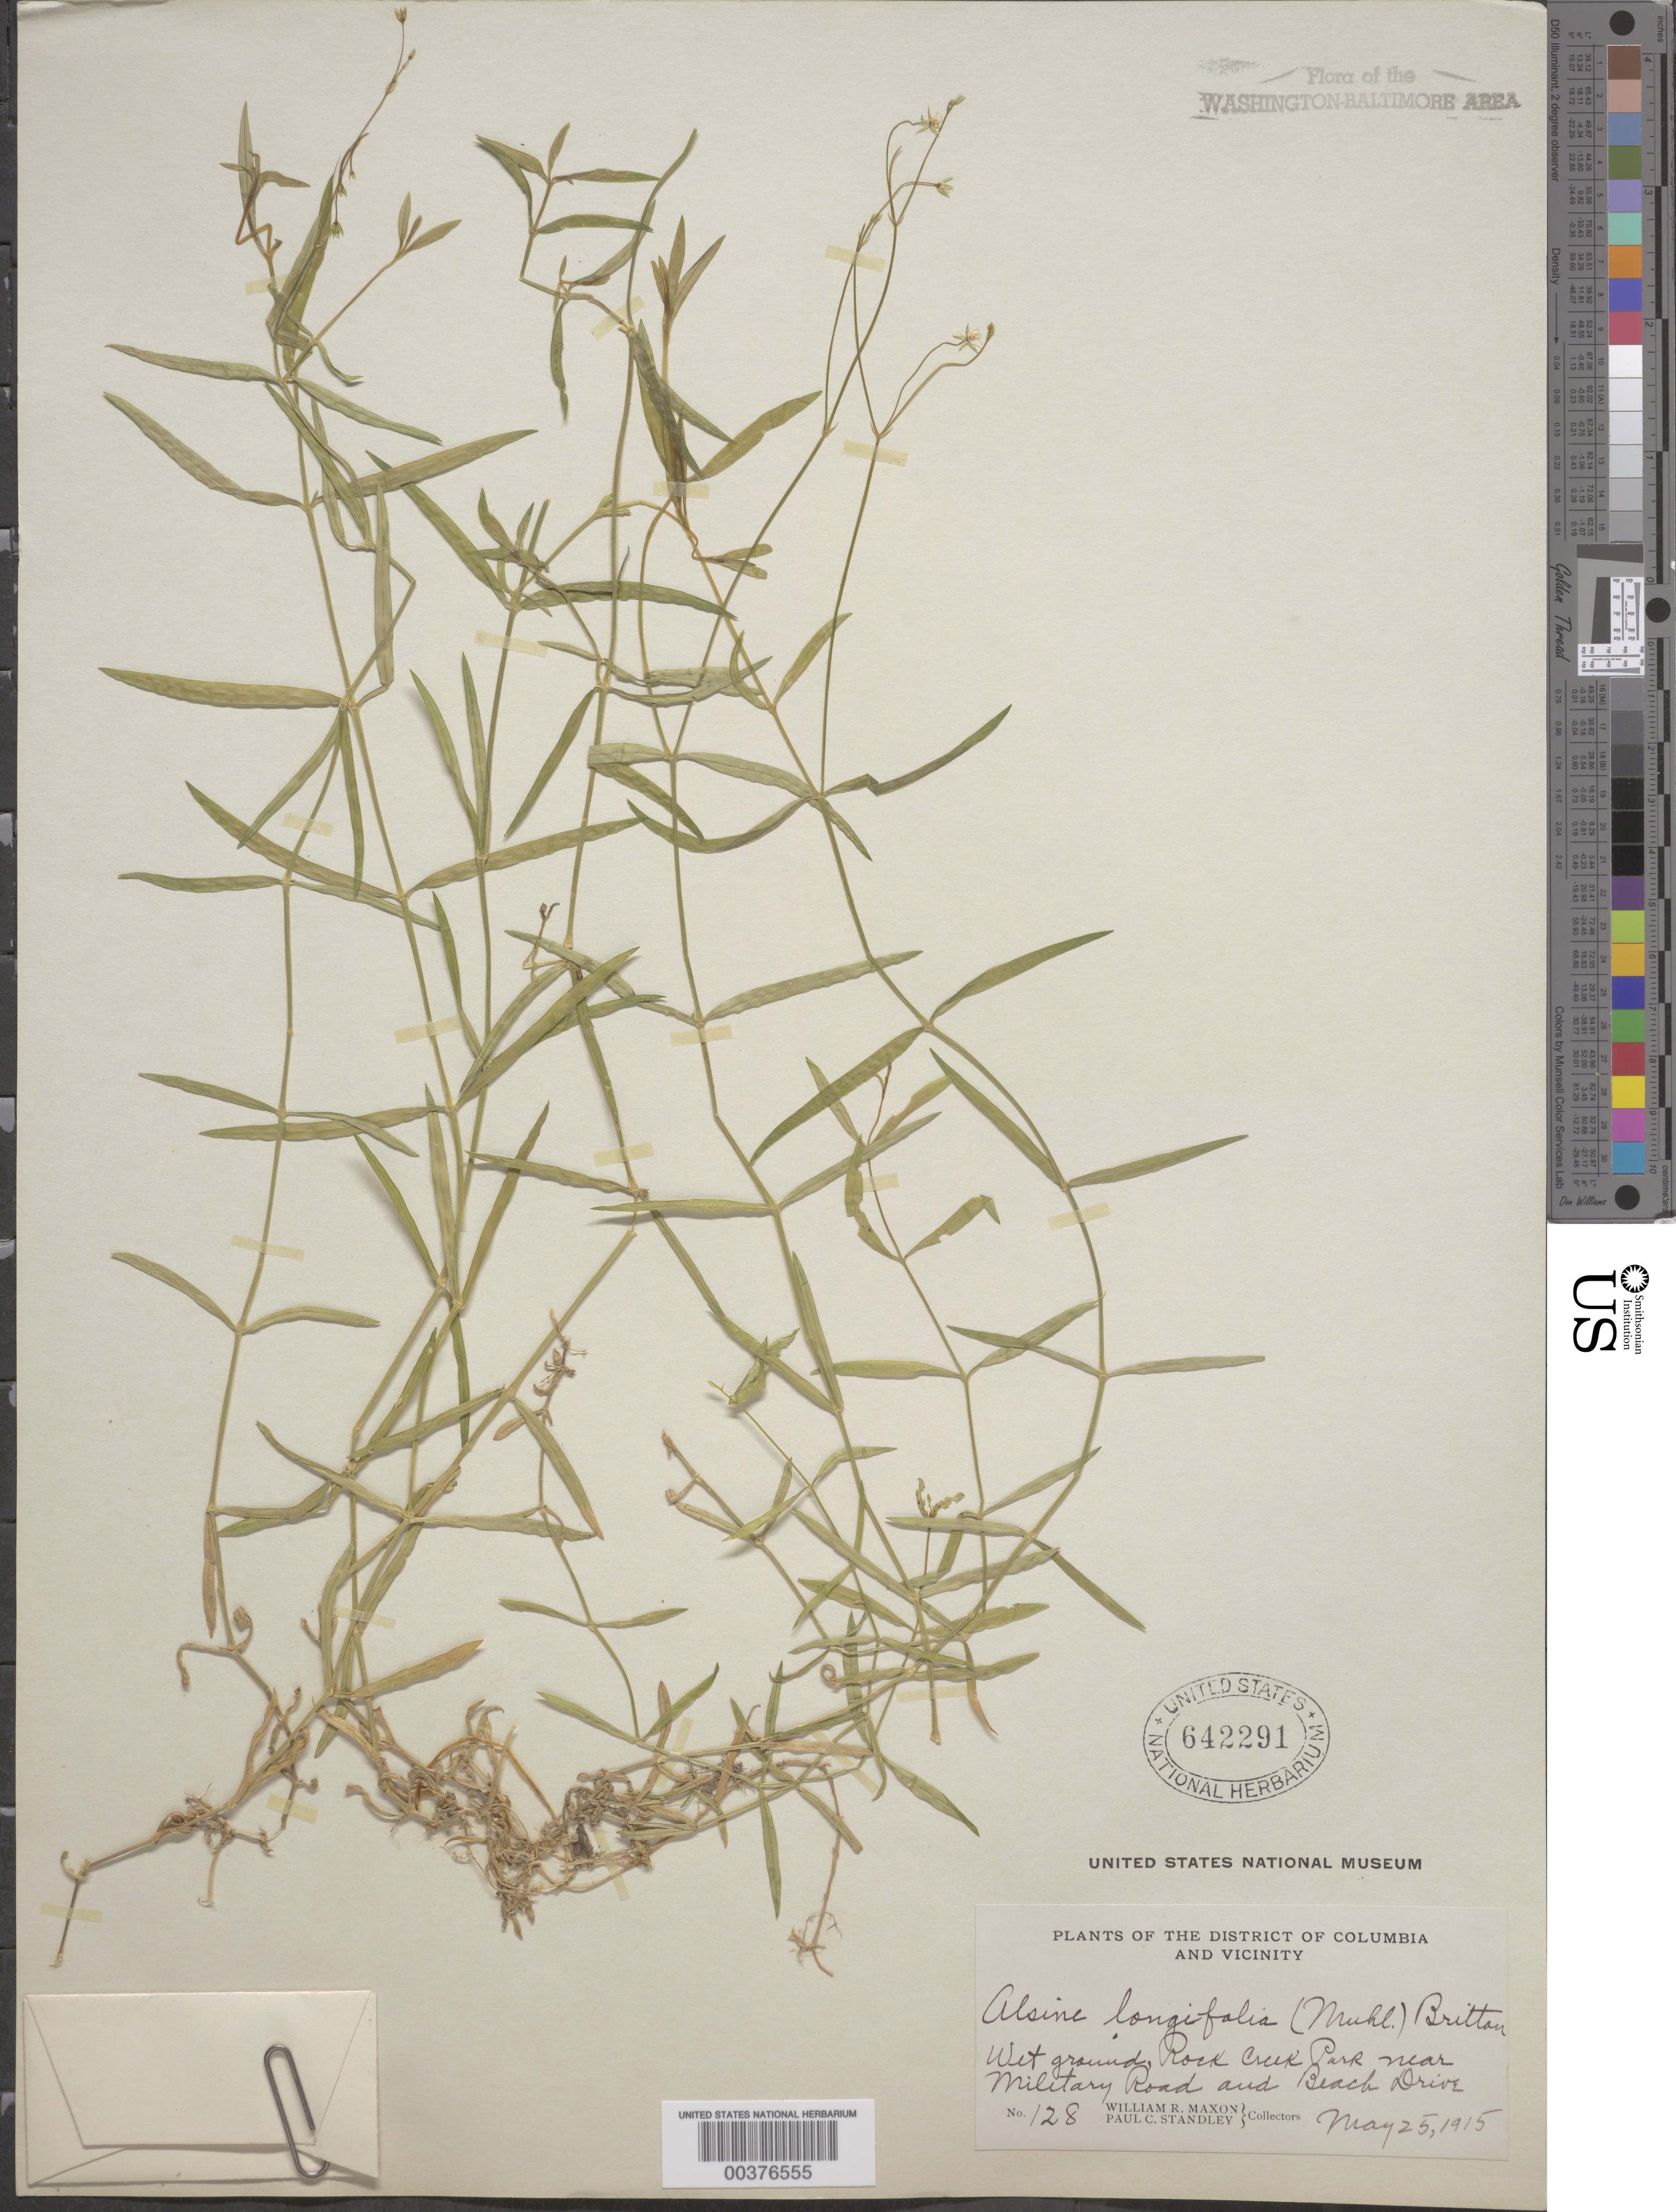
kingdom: Plantae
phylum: Tracheophyta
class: Magnoliopsida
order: Caryophyllales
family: Caryophyllaceae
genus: Stellaria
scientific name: Stellaria longifolia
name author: Muhl. ex Willd.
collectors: W. R. Maxon & P. C. Standley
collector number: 128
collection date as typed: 25 May 1915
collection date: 1915-05-25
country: United States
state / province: District of Columbia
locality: Rock Creek Park near Military Rd. and Beach Dr. Rock Creek Park & vicinity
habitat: Wet ground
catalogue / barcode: US 642291